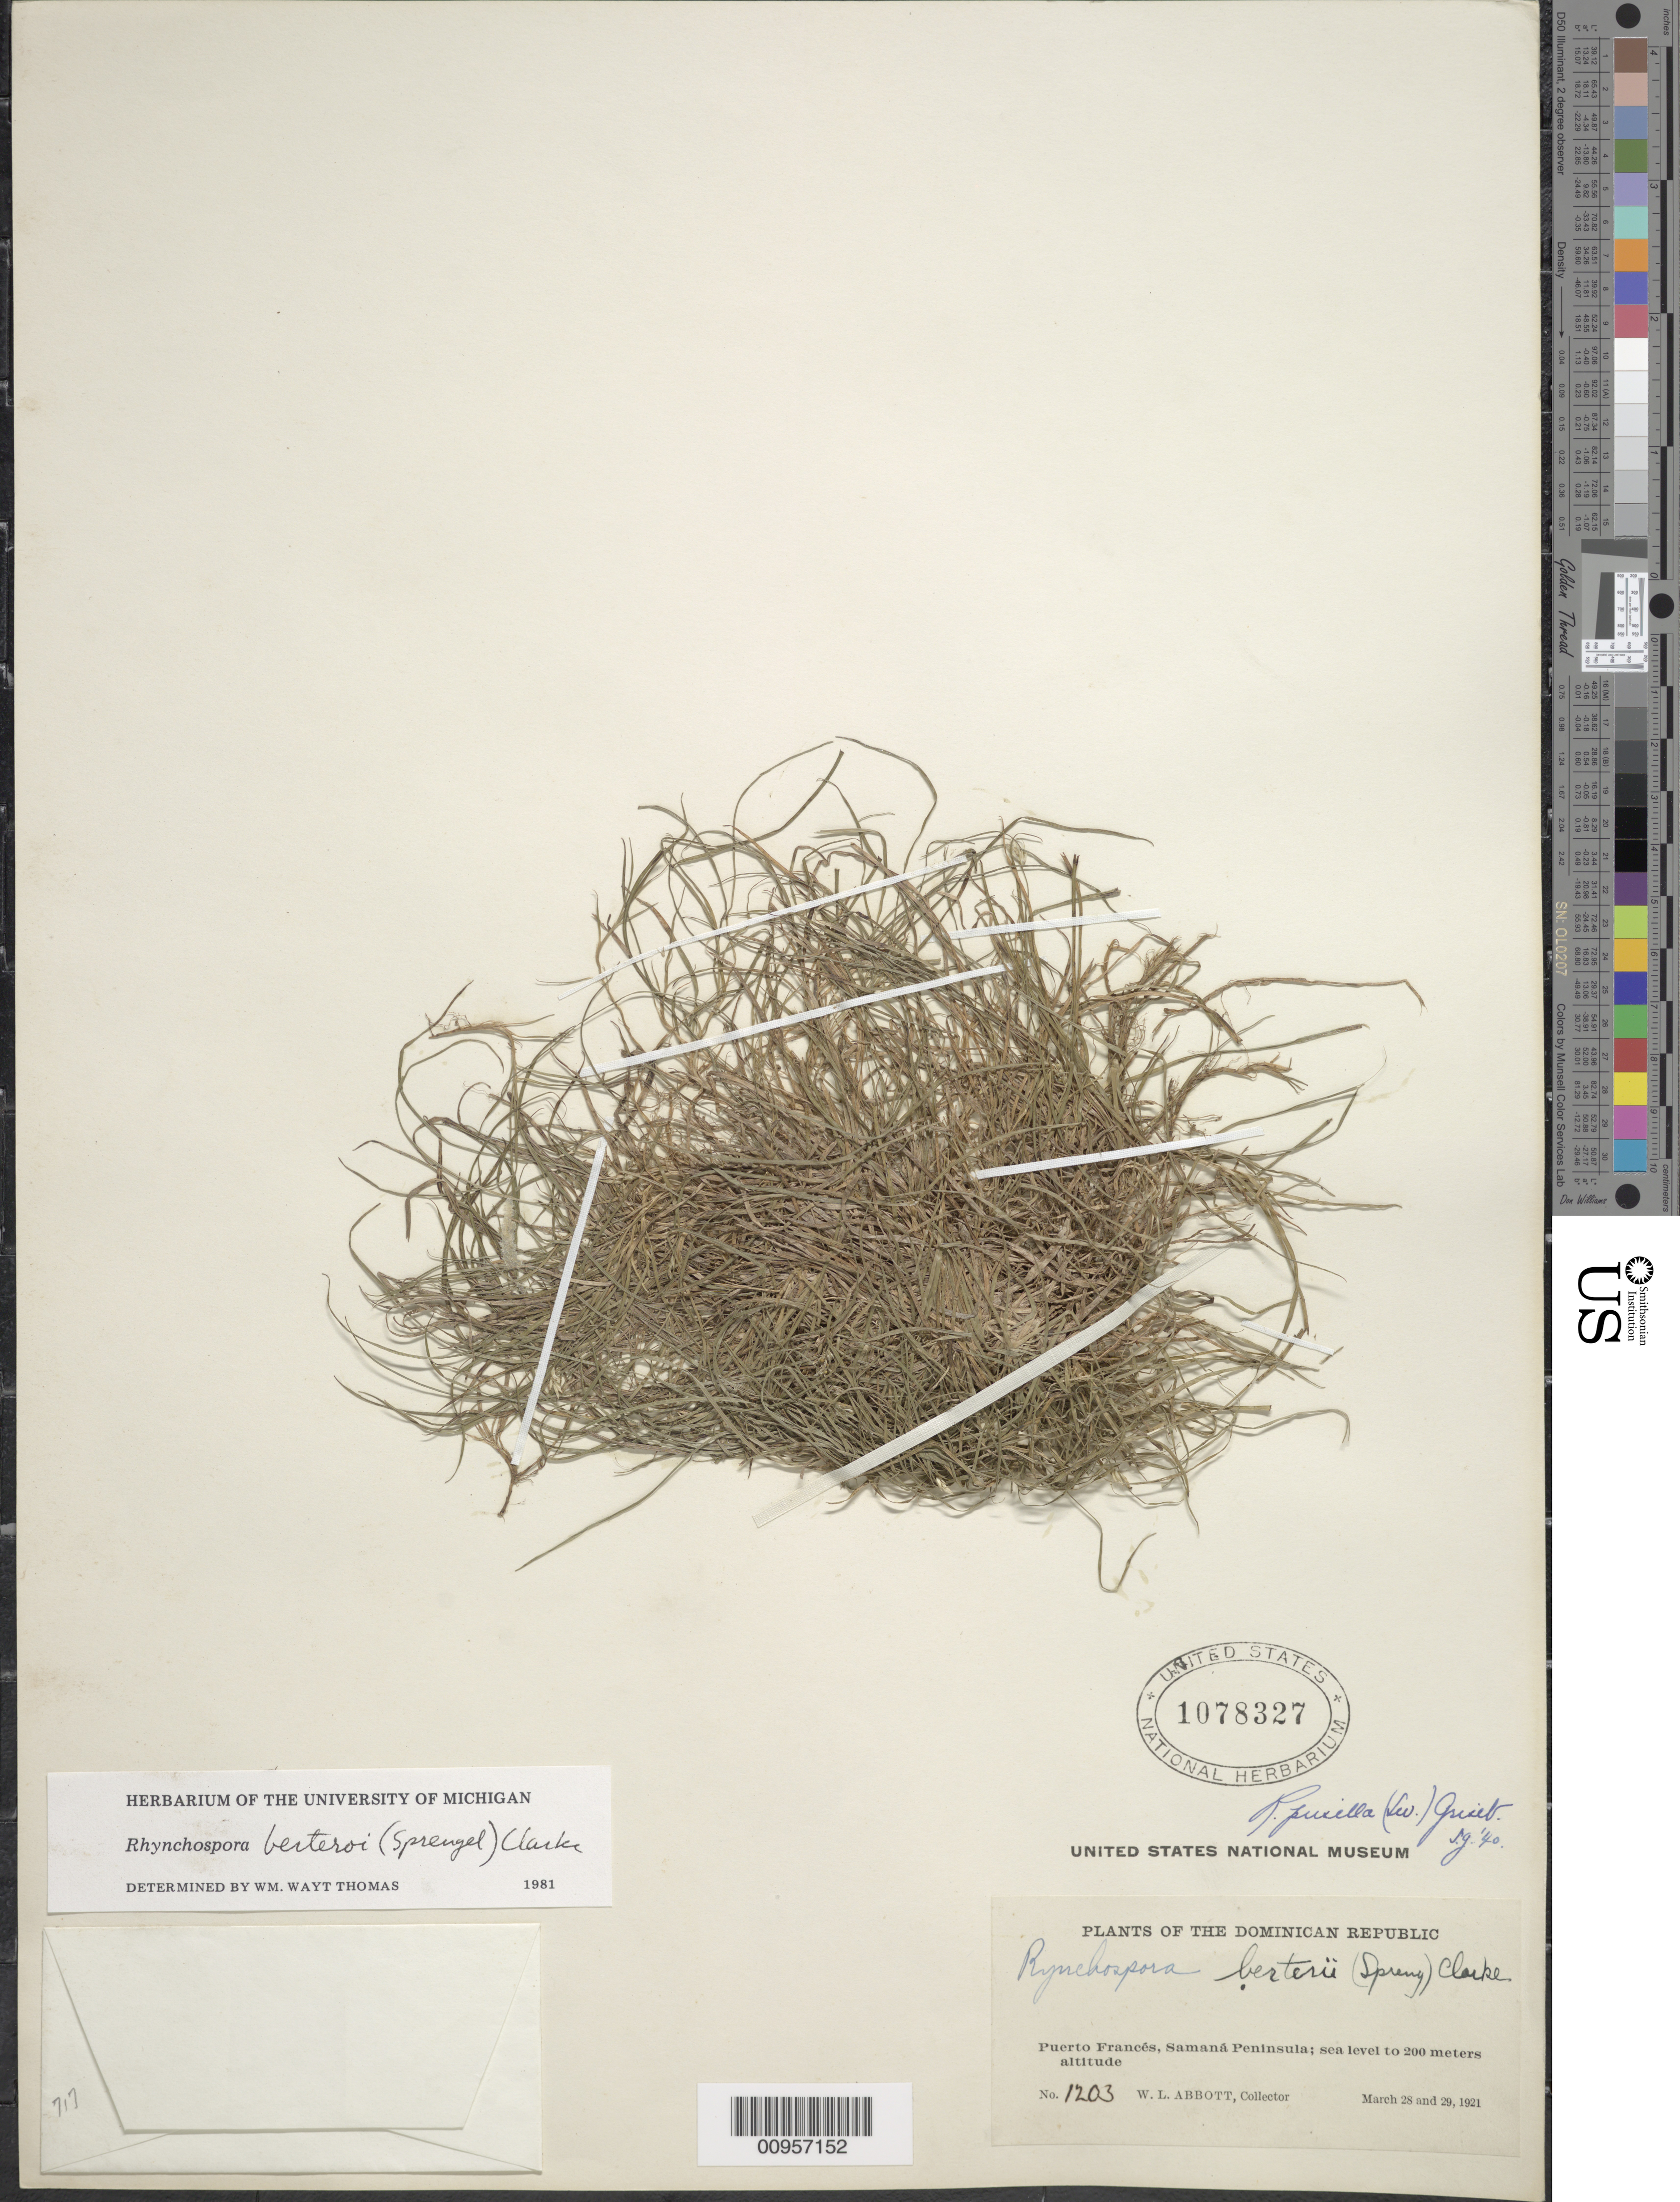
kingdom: Plantae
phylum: Tracheophyta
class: Liliopsida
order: Poales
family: Cyperaceae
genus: Rhynchospora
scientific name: Rhynchospora berteroi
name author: (Spreng.) C.B. Clarke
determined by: Thomas, W. W., (NY), New York Botanical Garden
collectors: W. L. Abbott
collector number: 1203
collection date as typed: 28 Mar 1921 and 29 Mar 1921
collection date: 1921-03-28,1921-03-29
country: Dominican Republic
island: Hispaniola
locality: Puerto Francés, Samaná Peninsula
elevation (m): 0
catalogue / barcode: US 1078327